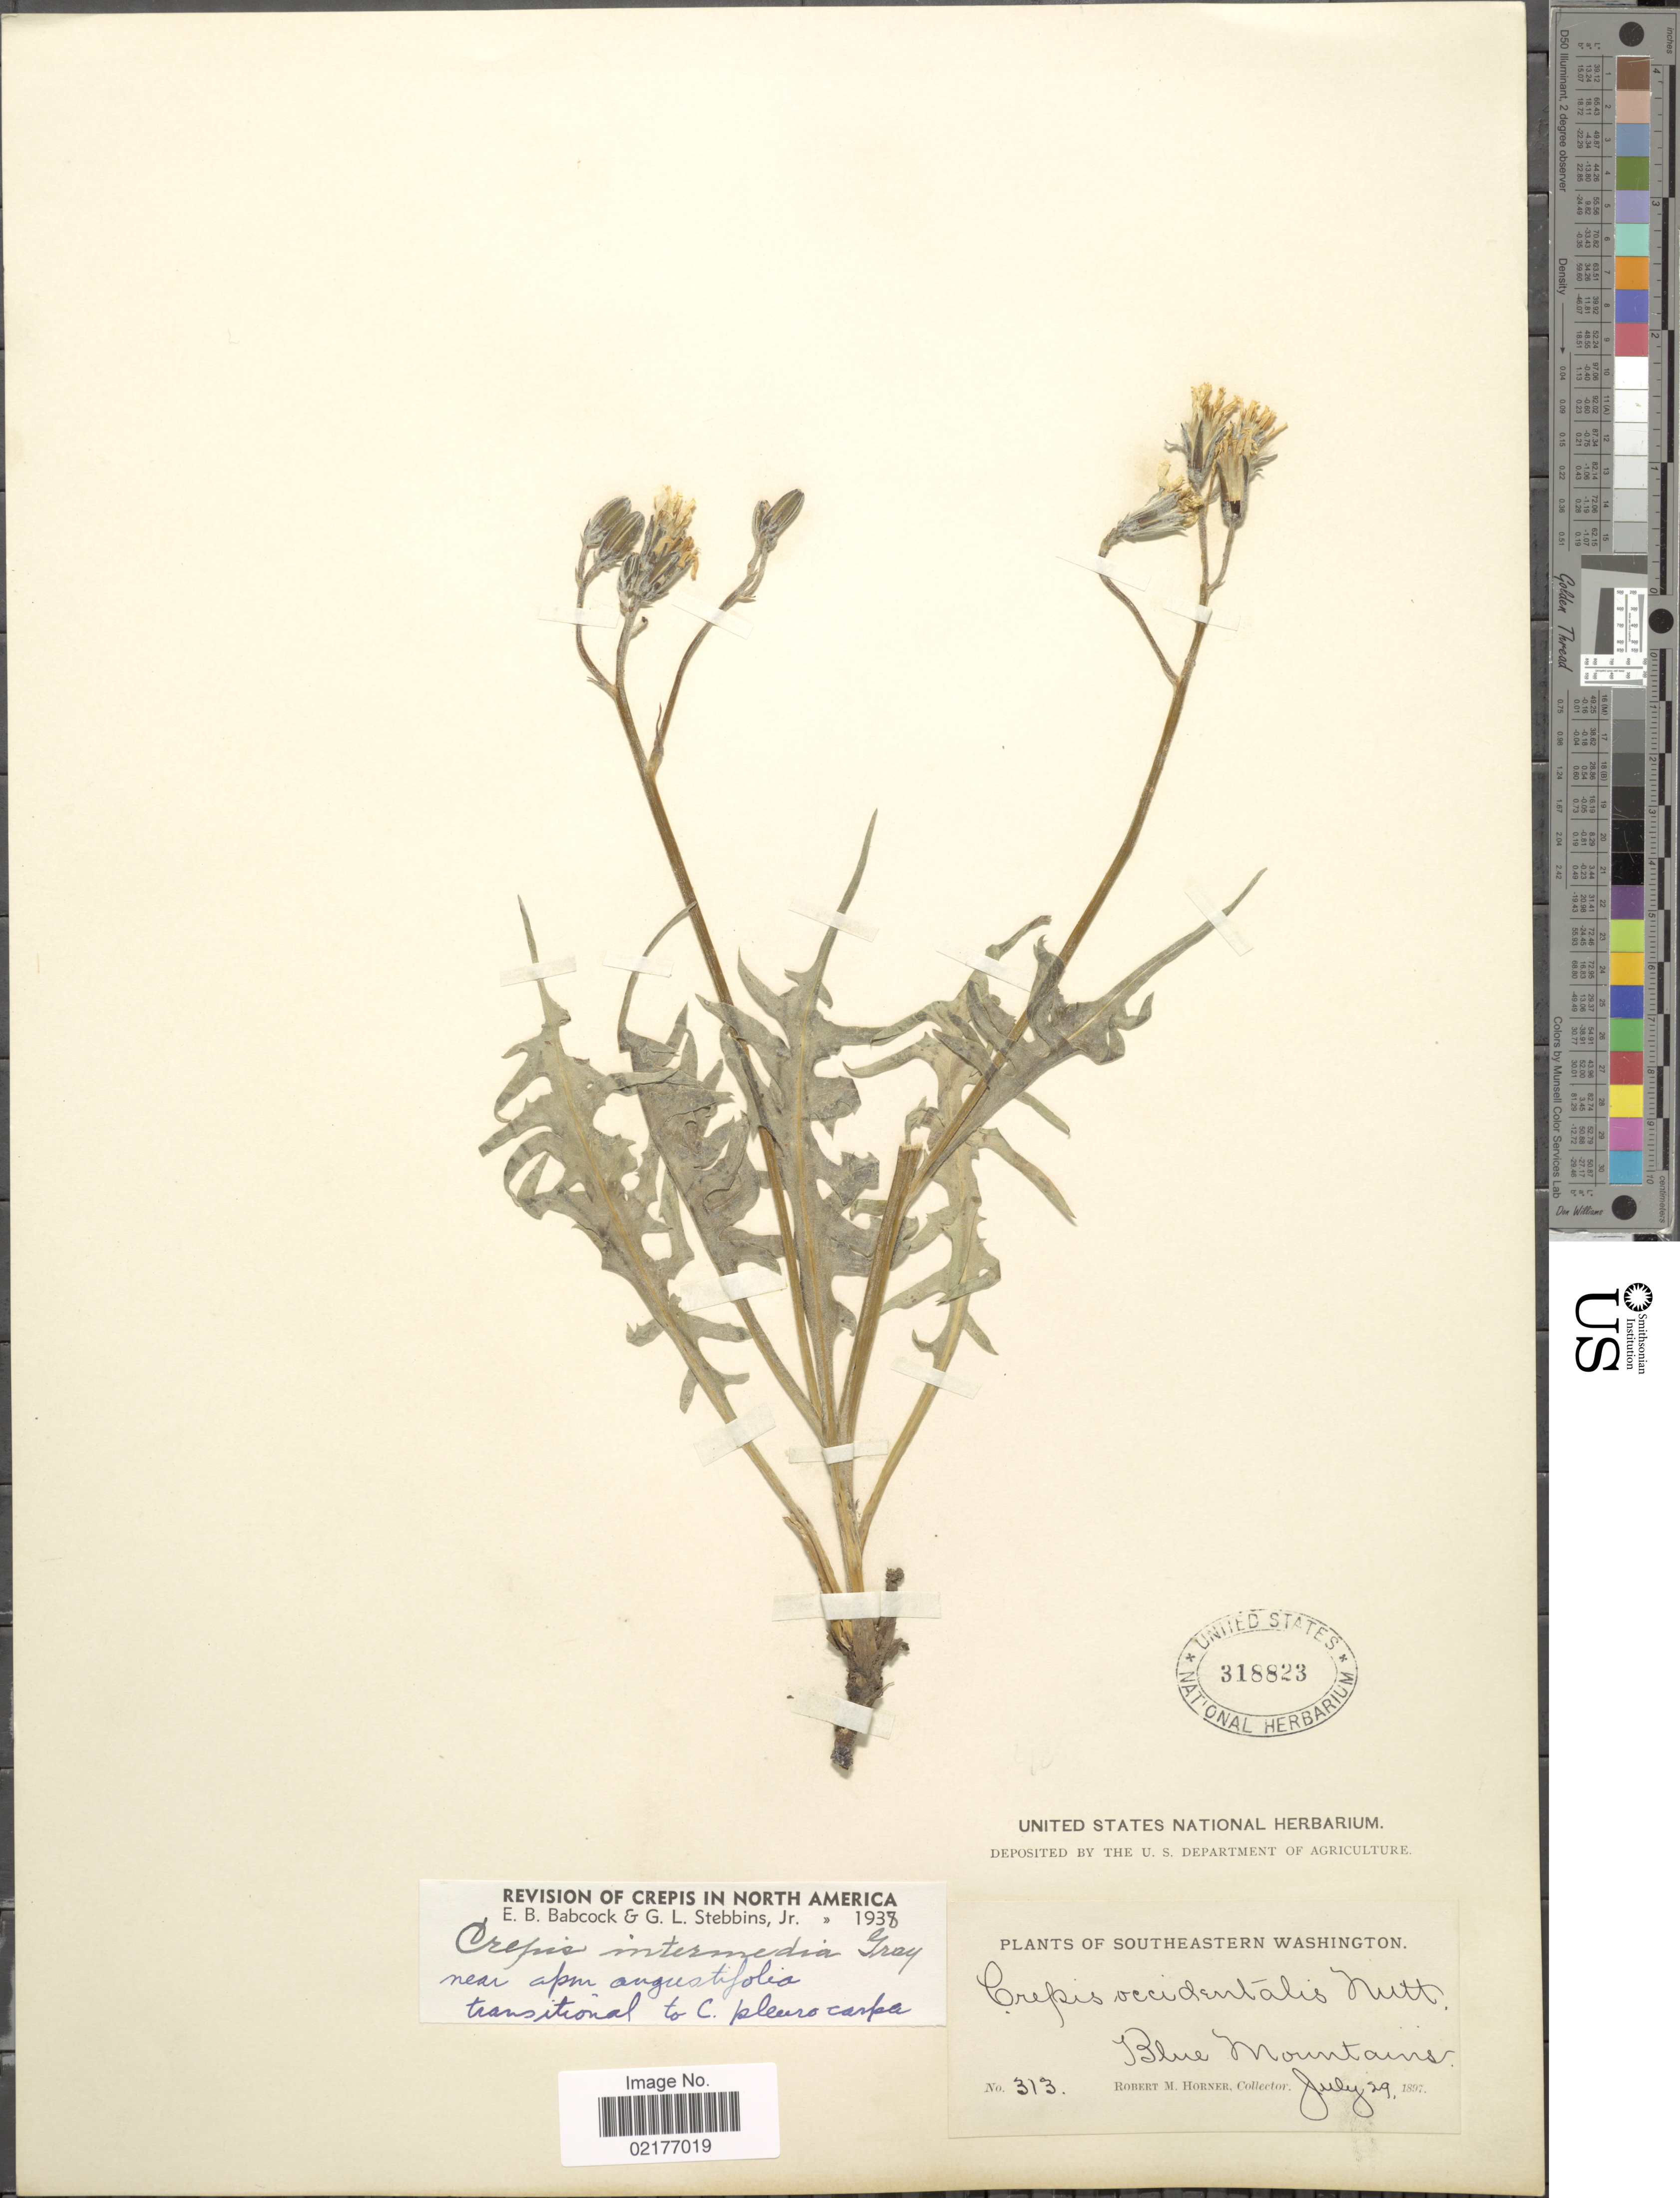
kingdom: Plantae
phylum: Tracheophyta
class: Magnoliopsida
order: Asterales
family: Asteraceae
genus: Crepis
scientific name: Crepis intermedia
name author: A. Gray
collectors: R. Horner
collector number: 313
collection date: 1897-01-29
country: United States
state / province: Washington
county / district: Clallam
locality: Southeastern Washington, Blue Mountains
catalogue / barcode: US 318823